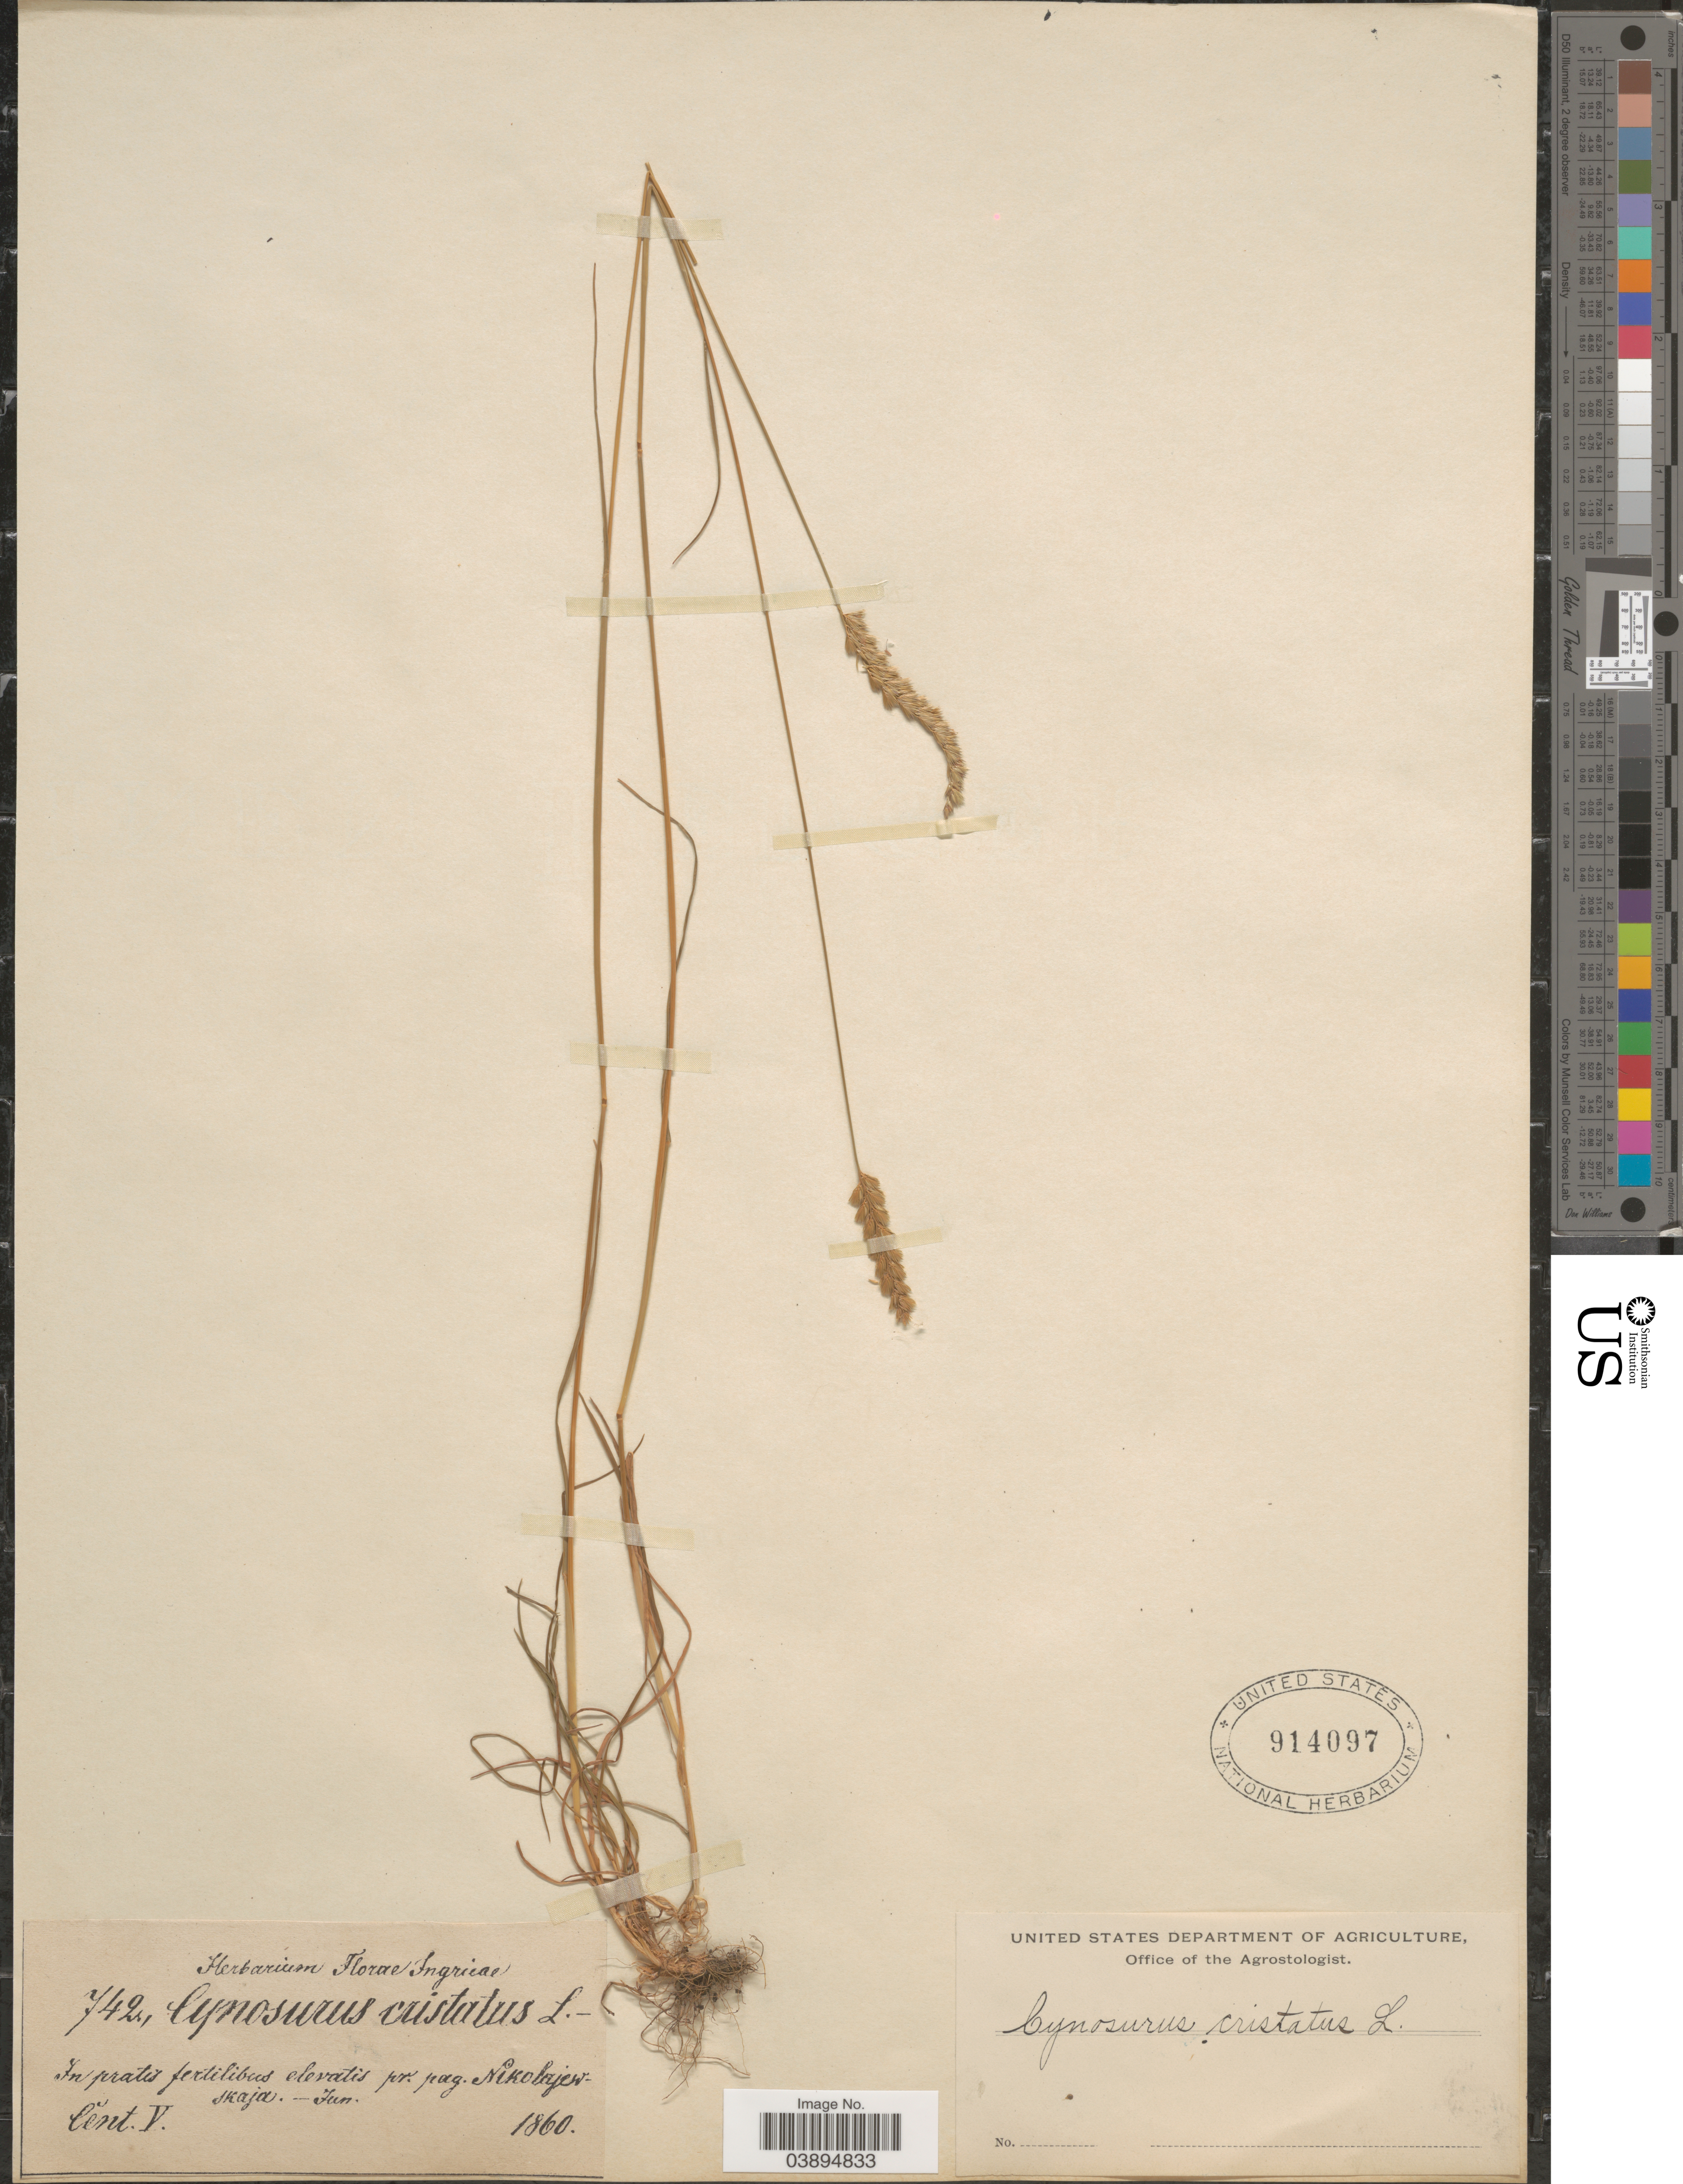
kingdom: Plantae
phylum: Tracheophyta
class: Liliopsida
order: Poales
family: Poaceae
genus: Cynosurus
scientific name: Cynosurus cristatus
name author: L.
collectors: ex herb. Florae Ingriae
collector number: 742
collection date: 1860-06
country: Ukraine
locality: In pratis fertilibus elevatis pr. pag. Nikolajew-skaja.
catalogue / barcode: US 914097